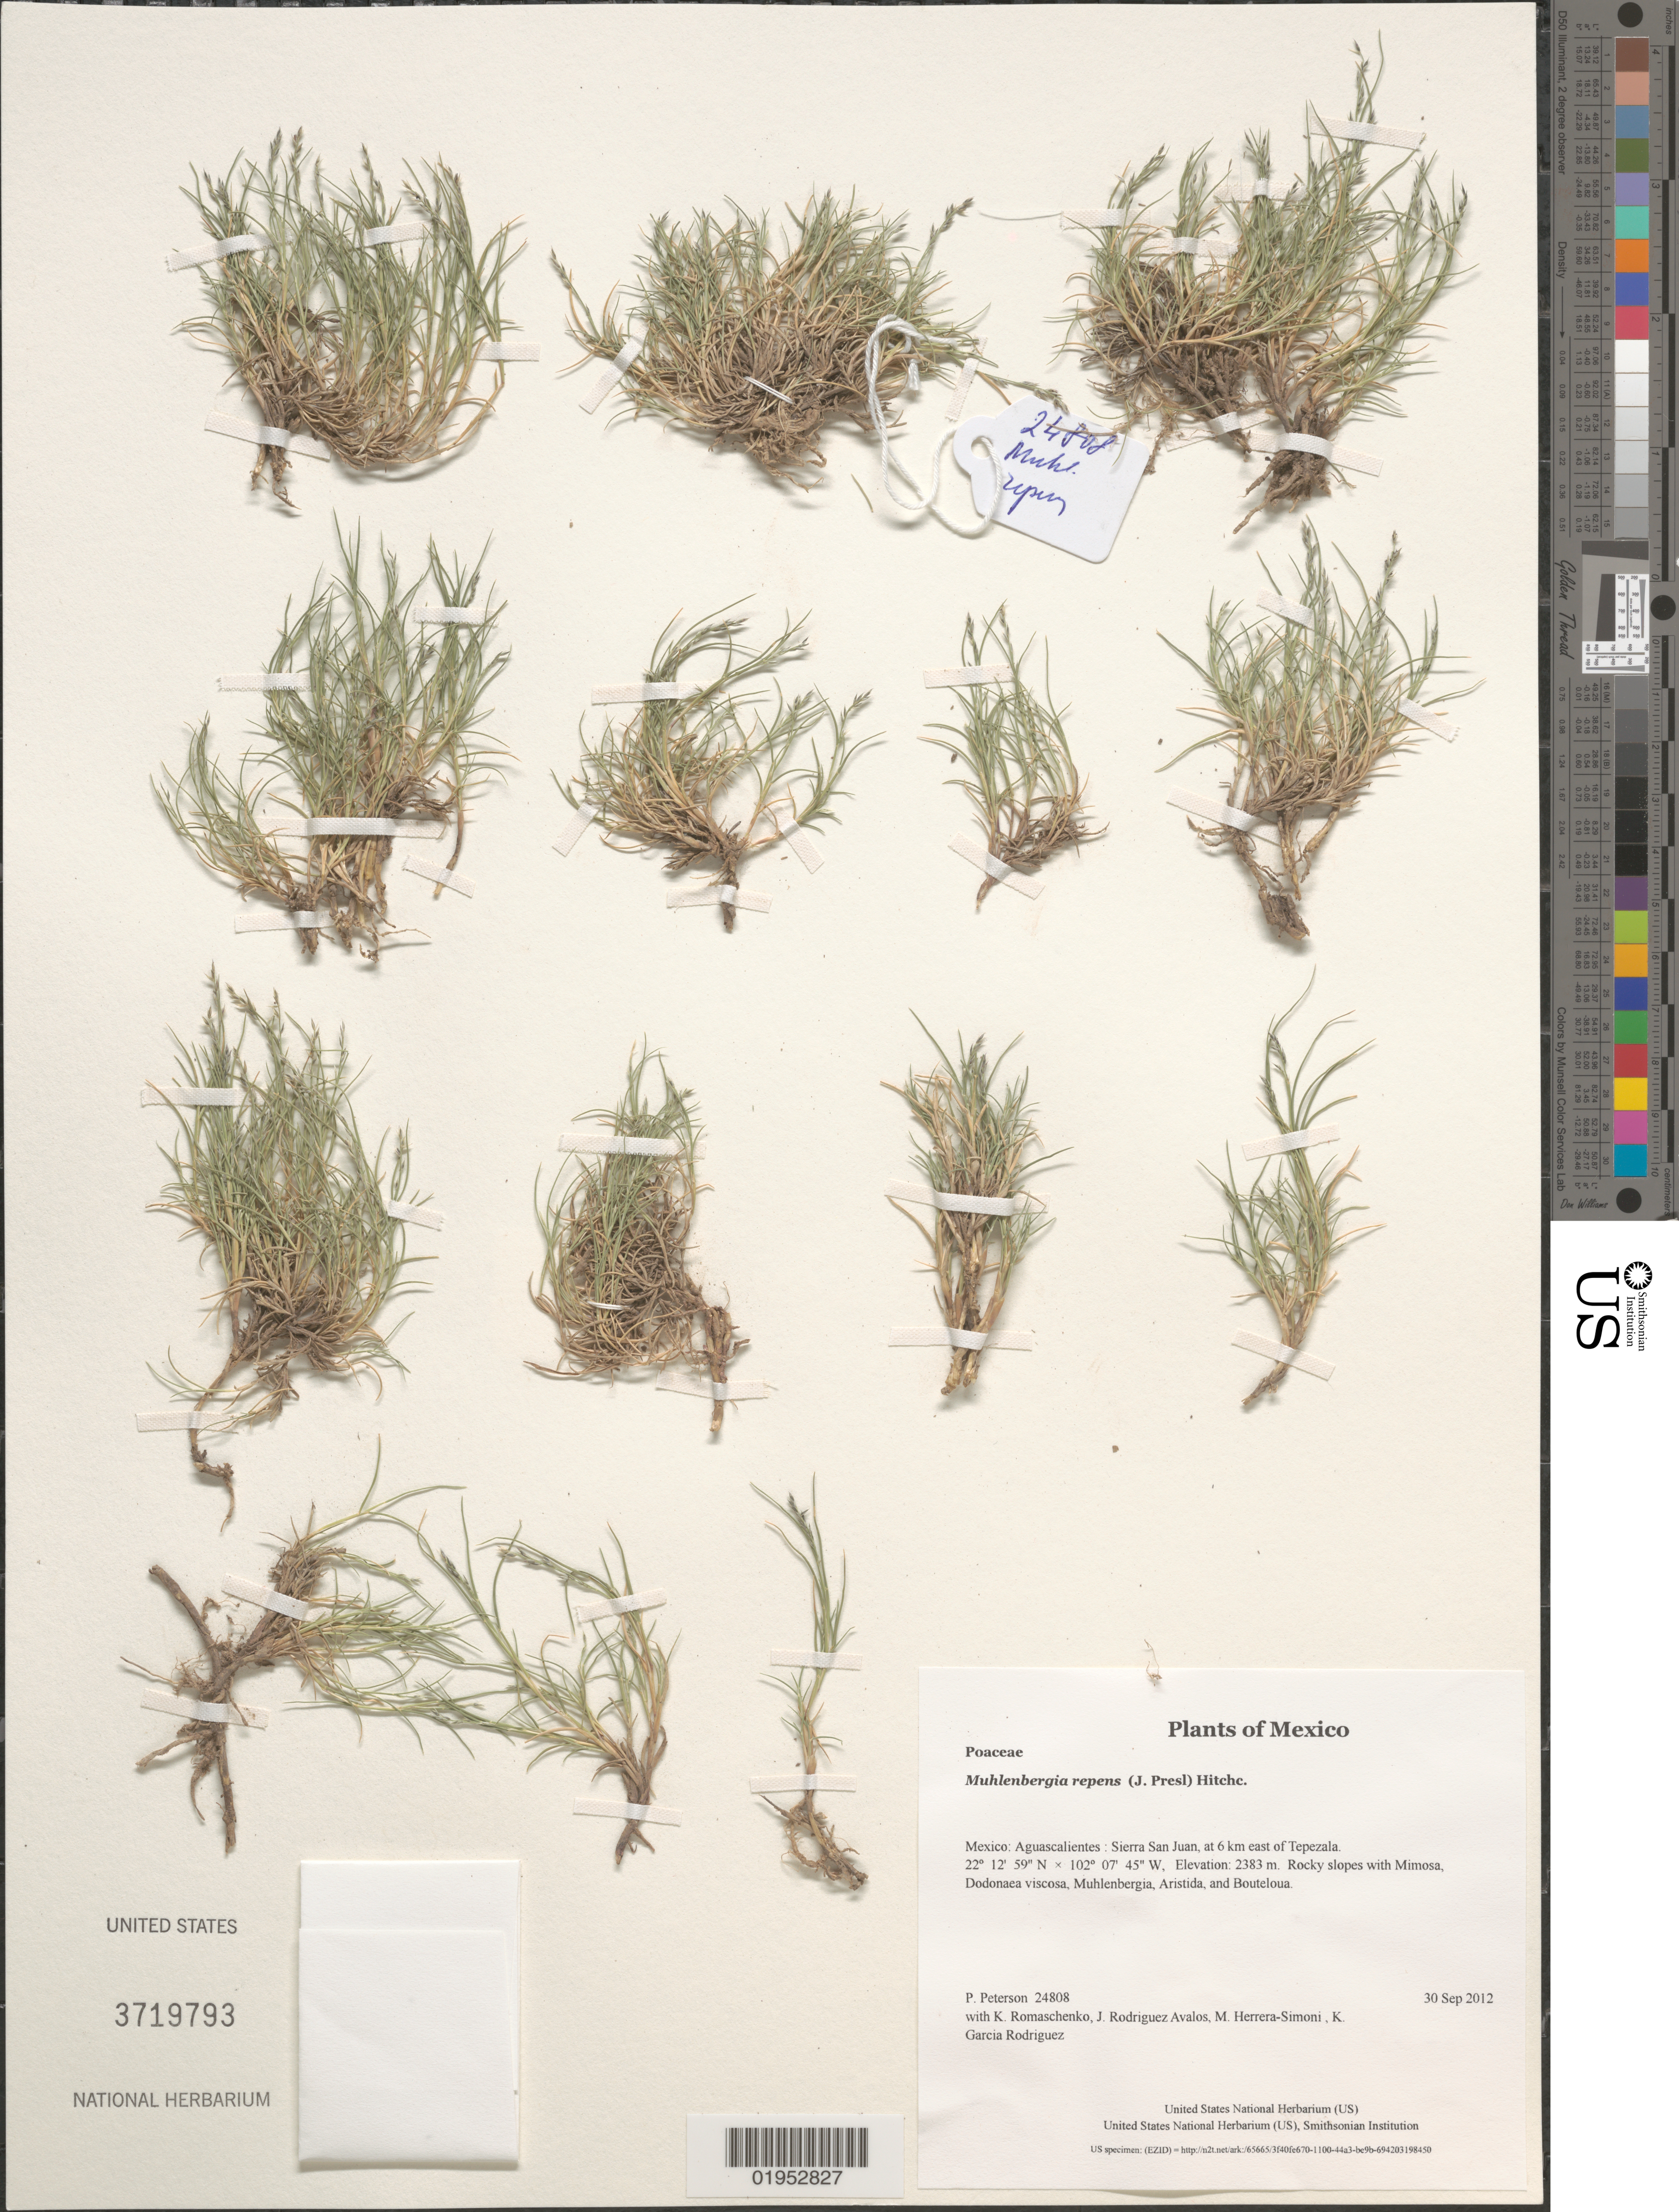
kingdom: Plantae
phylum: Tracheophyta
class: Liliopsida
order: Poales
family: Poaceae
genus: Muhlenbergia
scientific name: Muhlenbergia repens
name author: (J. Presl) Hitchc.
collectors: P. M. Peterson, K. Romaschenko, J. Rodriguez Avalos, M. Herrera-Simoni & K. Garcia Rodriguez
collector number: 24808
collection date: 2012-09-30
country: Mexico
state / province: Aguascalientes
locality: Sierra San Juan, at 6 km east of Tepezala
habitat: Rocky slopes with Mimosa, Dodonaea viscosa, Muhlenbergia, Aristida, and Bouteloua.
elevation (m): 2383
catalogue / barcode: US 3719793